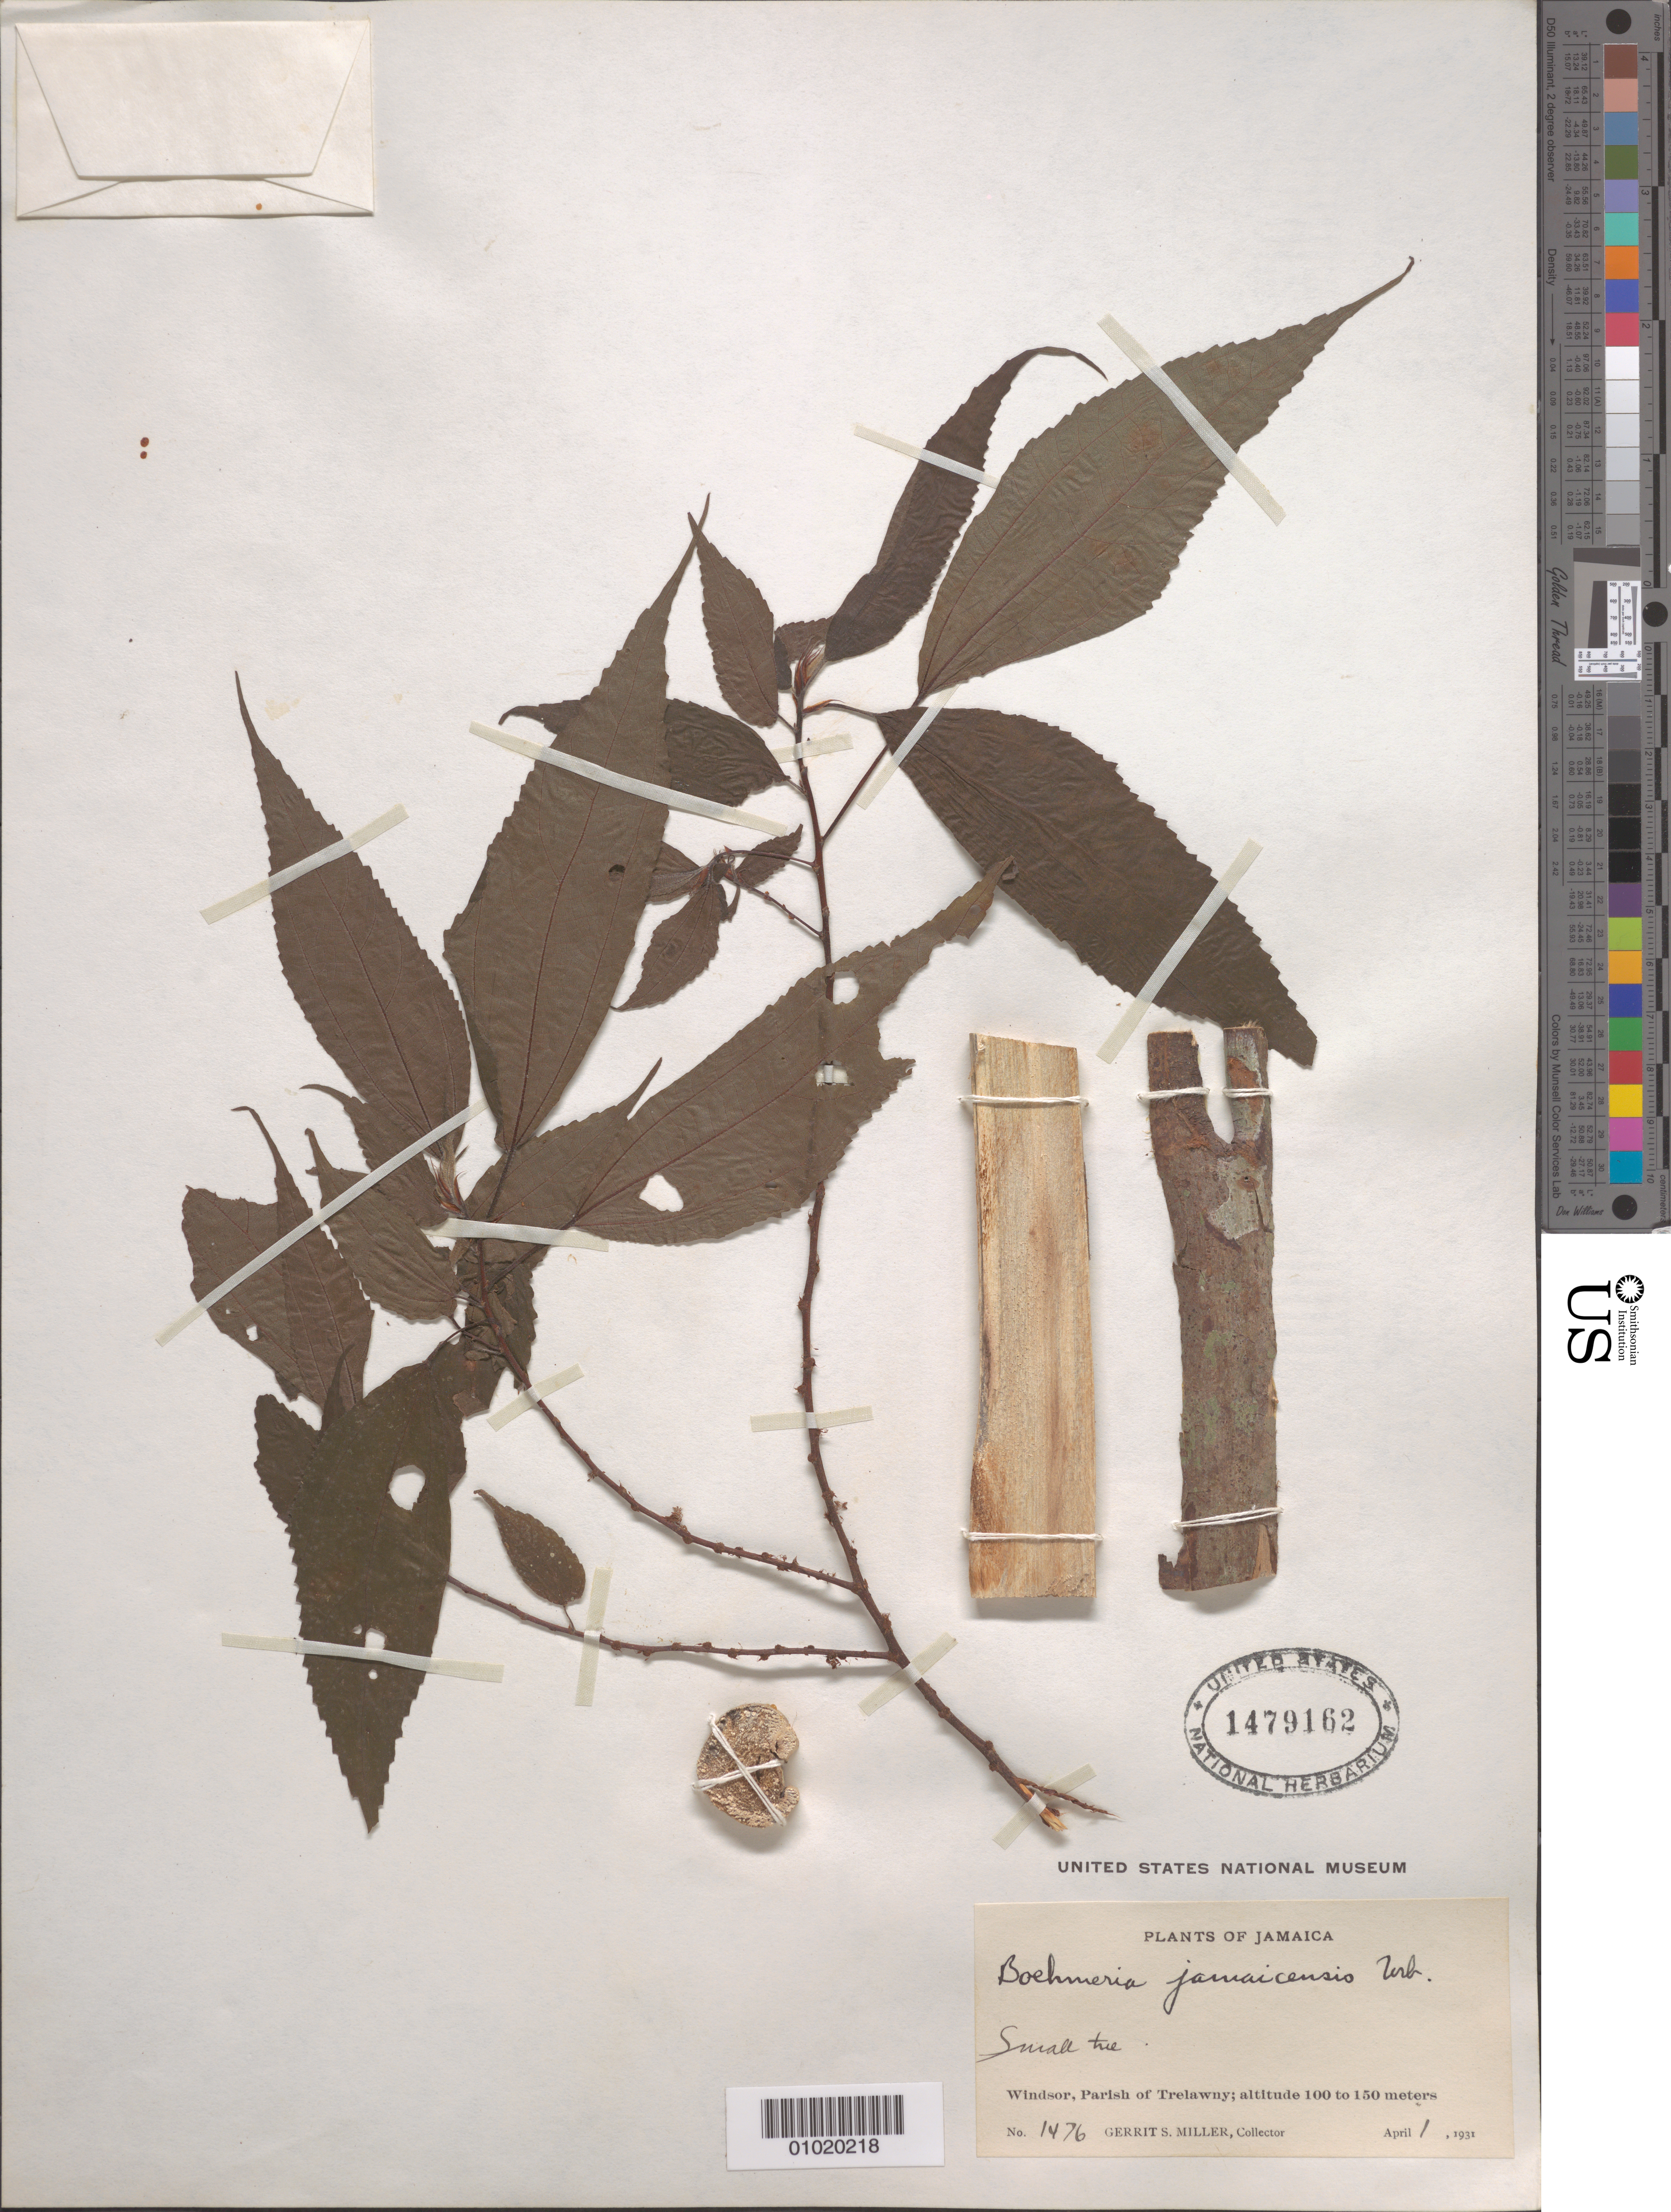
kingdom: Plantae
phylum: Tracheophyta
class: Magnoliopsida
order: Rosales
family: Urticaceae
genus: Boehmeria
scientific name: Boehmeria jamaicensis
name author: Urb.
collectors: G. S. Miller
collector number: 1476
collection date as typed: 01 Apr 1931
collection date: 1931-04-01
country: Jamaica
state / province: Trelawny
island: Jamaica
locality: Windsor, Parish of Trelawny.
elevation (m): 100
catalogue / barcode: US 1479162